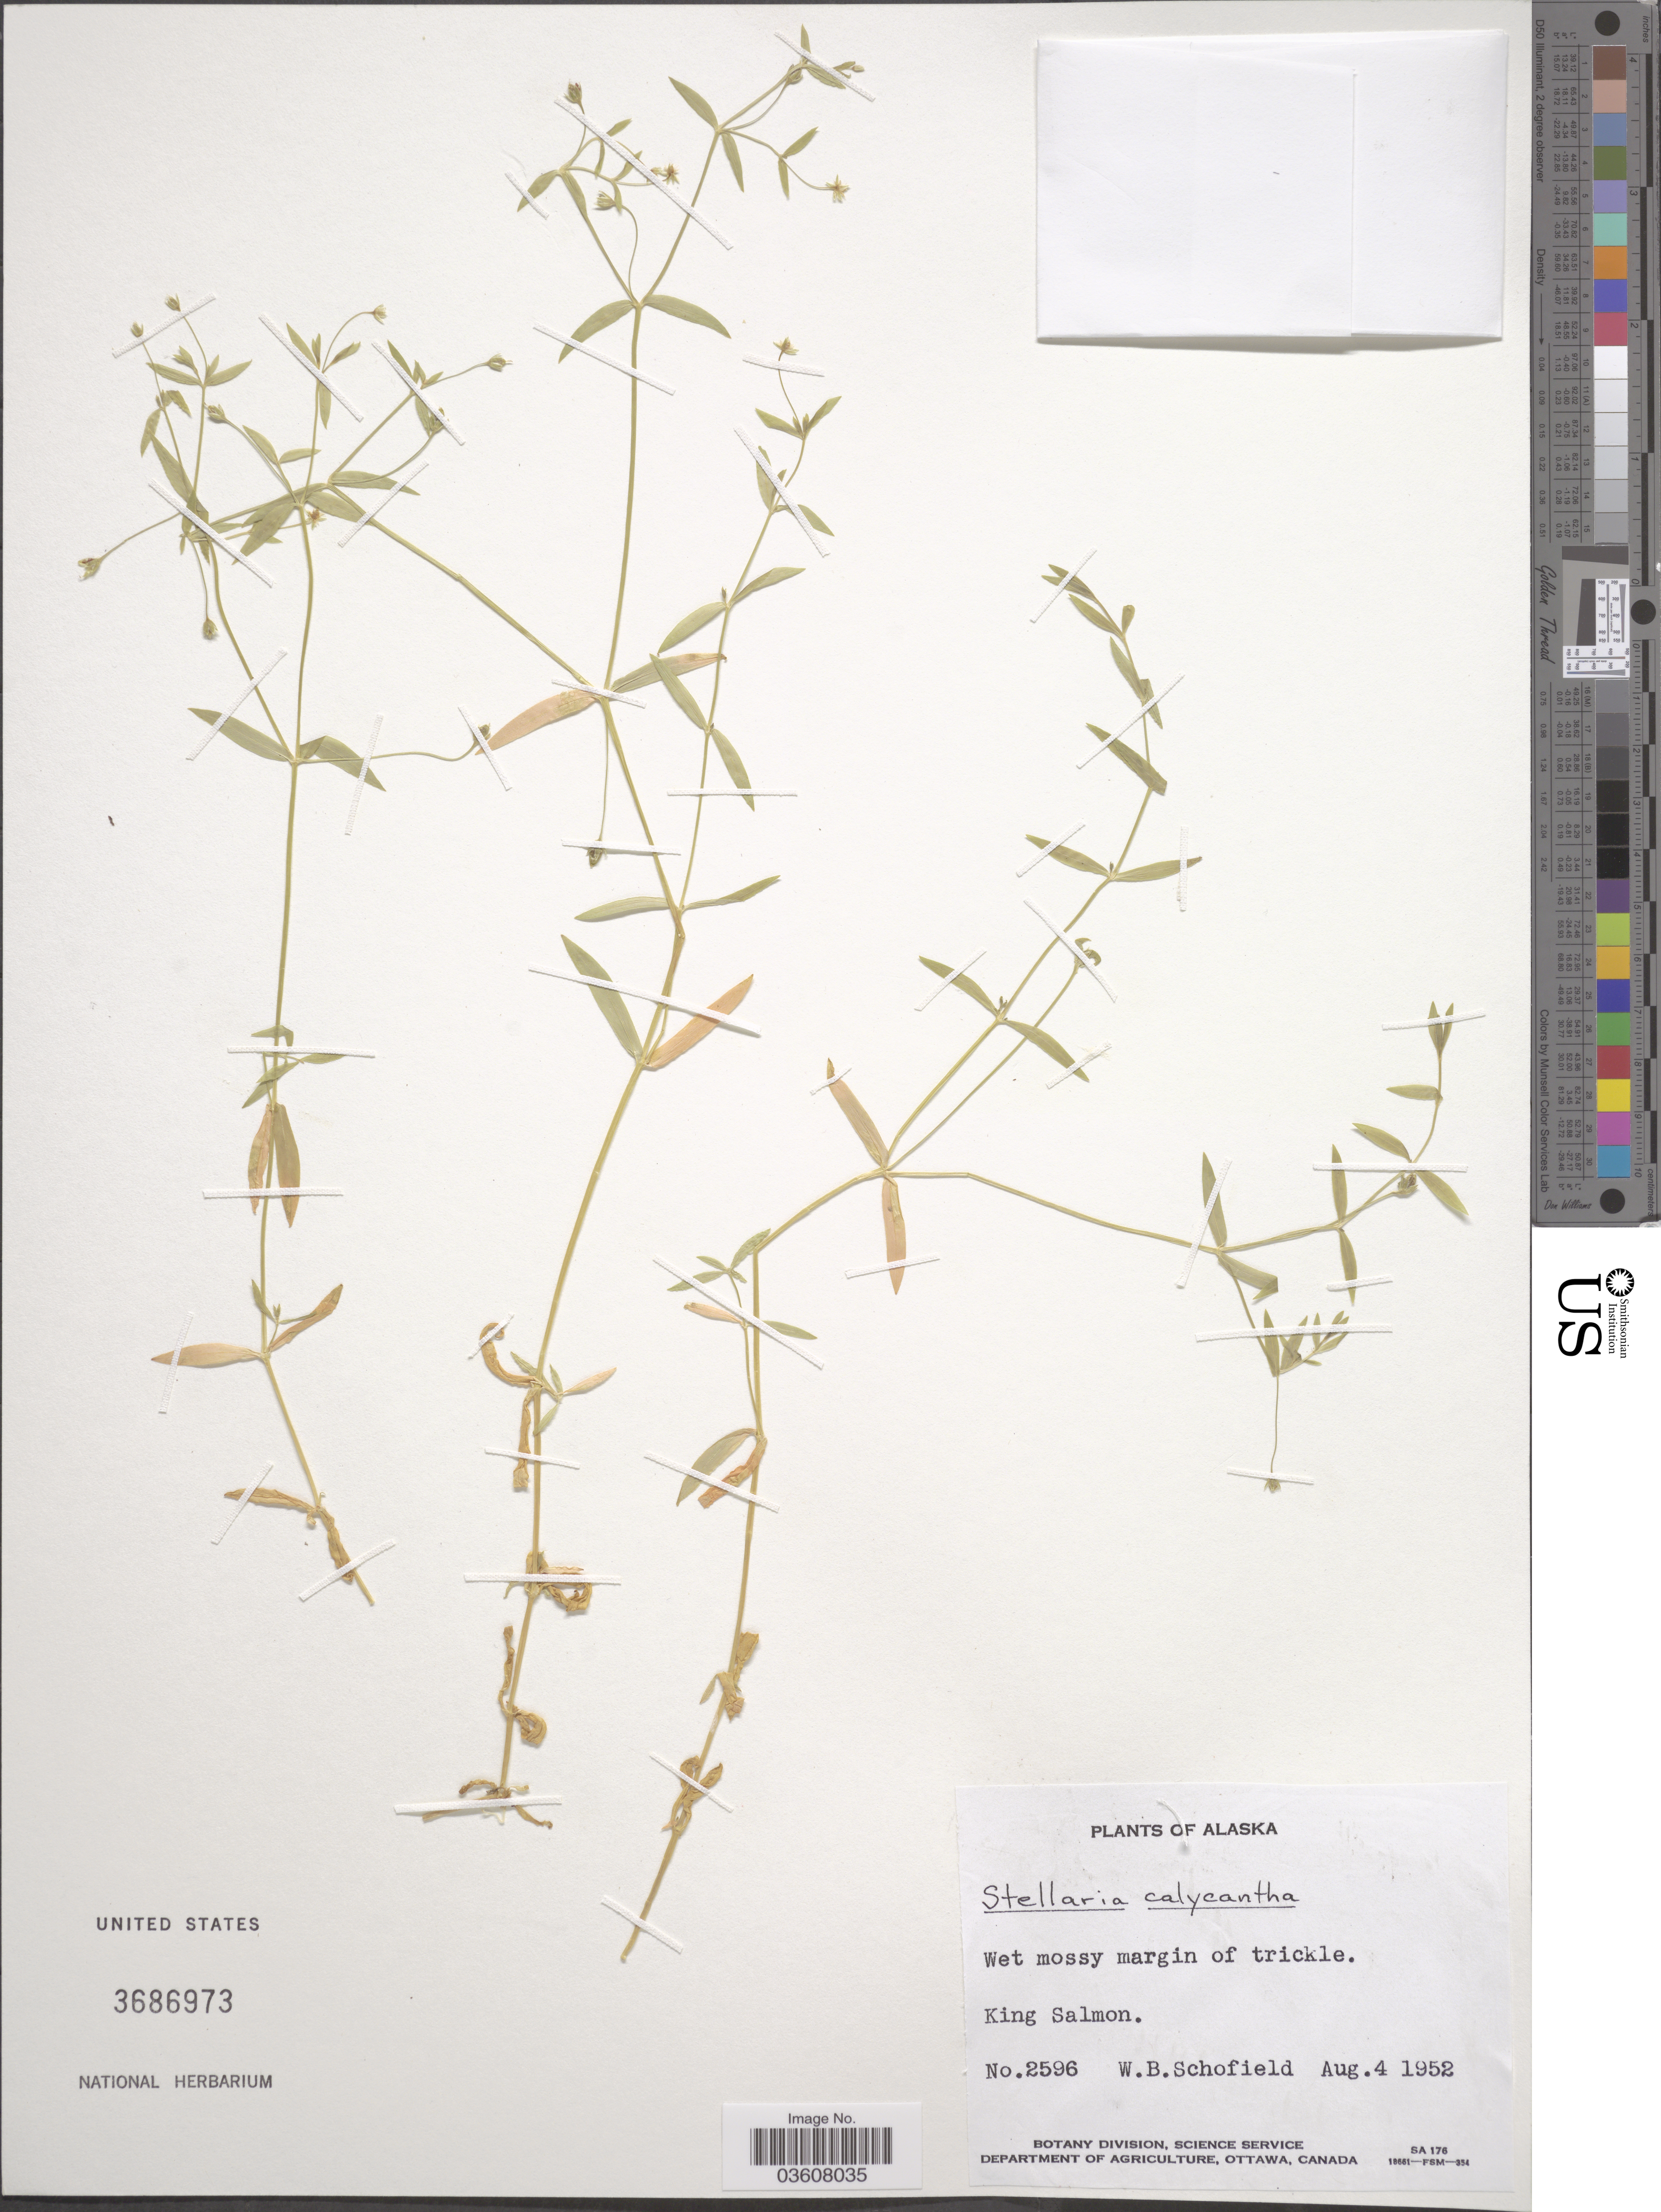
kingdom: Plantae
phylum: Tracheophyta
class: Magnoliopsida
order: Caryophyllales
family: Caryophyllaceae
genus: Stellaria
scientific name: Stellaria calycantha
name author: (Ledeb.) Bong.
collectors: W. Schofield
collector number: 2596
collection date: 1952-08-04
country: United States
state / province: Alaska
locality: King Salmon.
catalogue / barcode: US 3686973